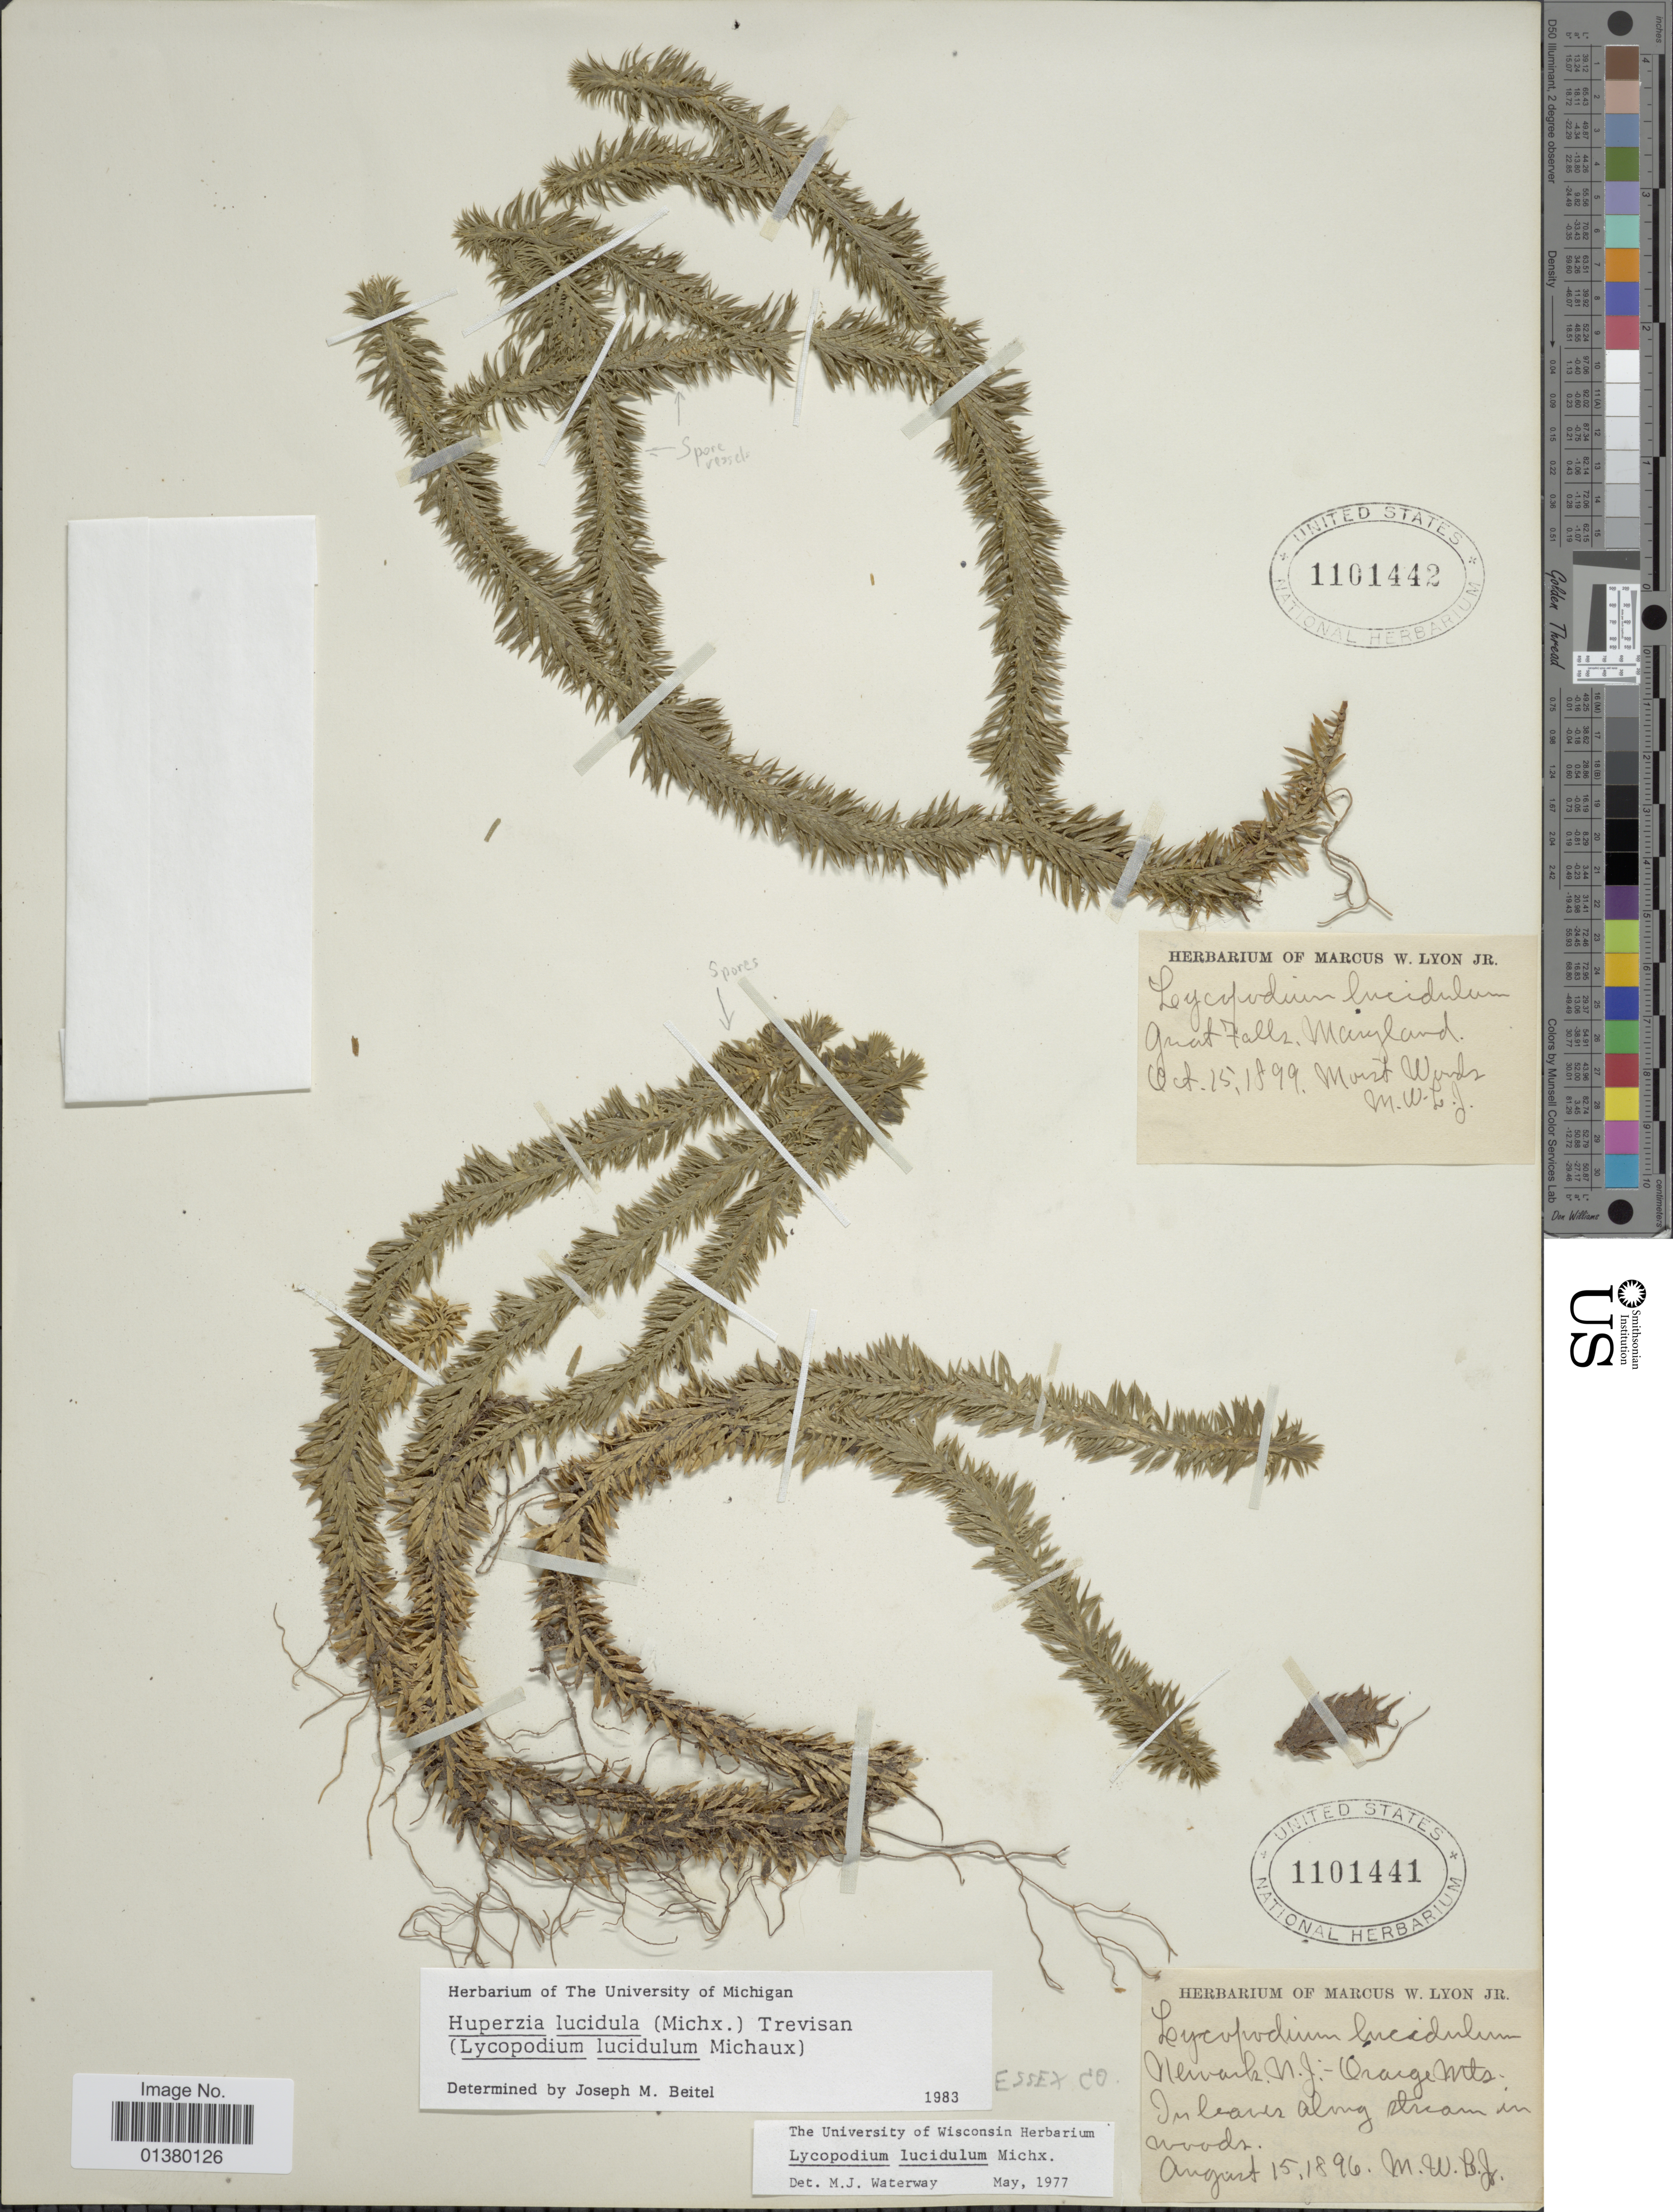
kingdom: Plantae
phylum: Tracheophyta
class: Lycopodiopsida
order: Lycopodiales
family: Lycopodiaceae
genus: Huperzia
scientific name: Huperzia lucidula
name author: (Michx.) Trevis.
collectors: M. Lyon Jr.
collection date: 1899-10-15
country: United States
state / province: Maryland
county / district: Montgomery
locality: Great Falls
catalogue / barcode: US 1101442-2